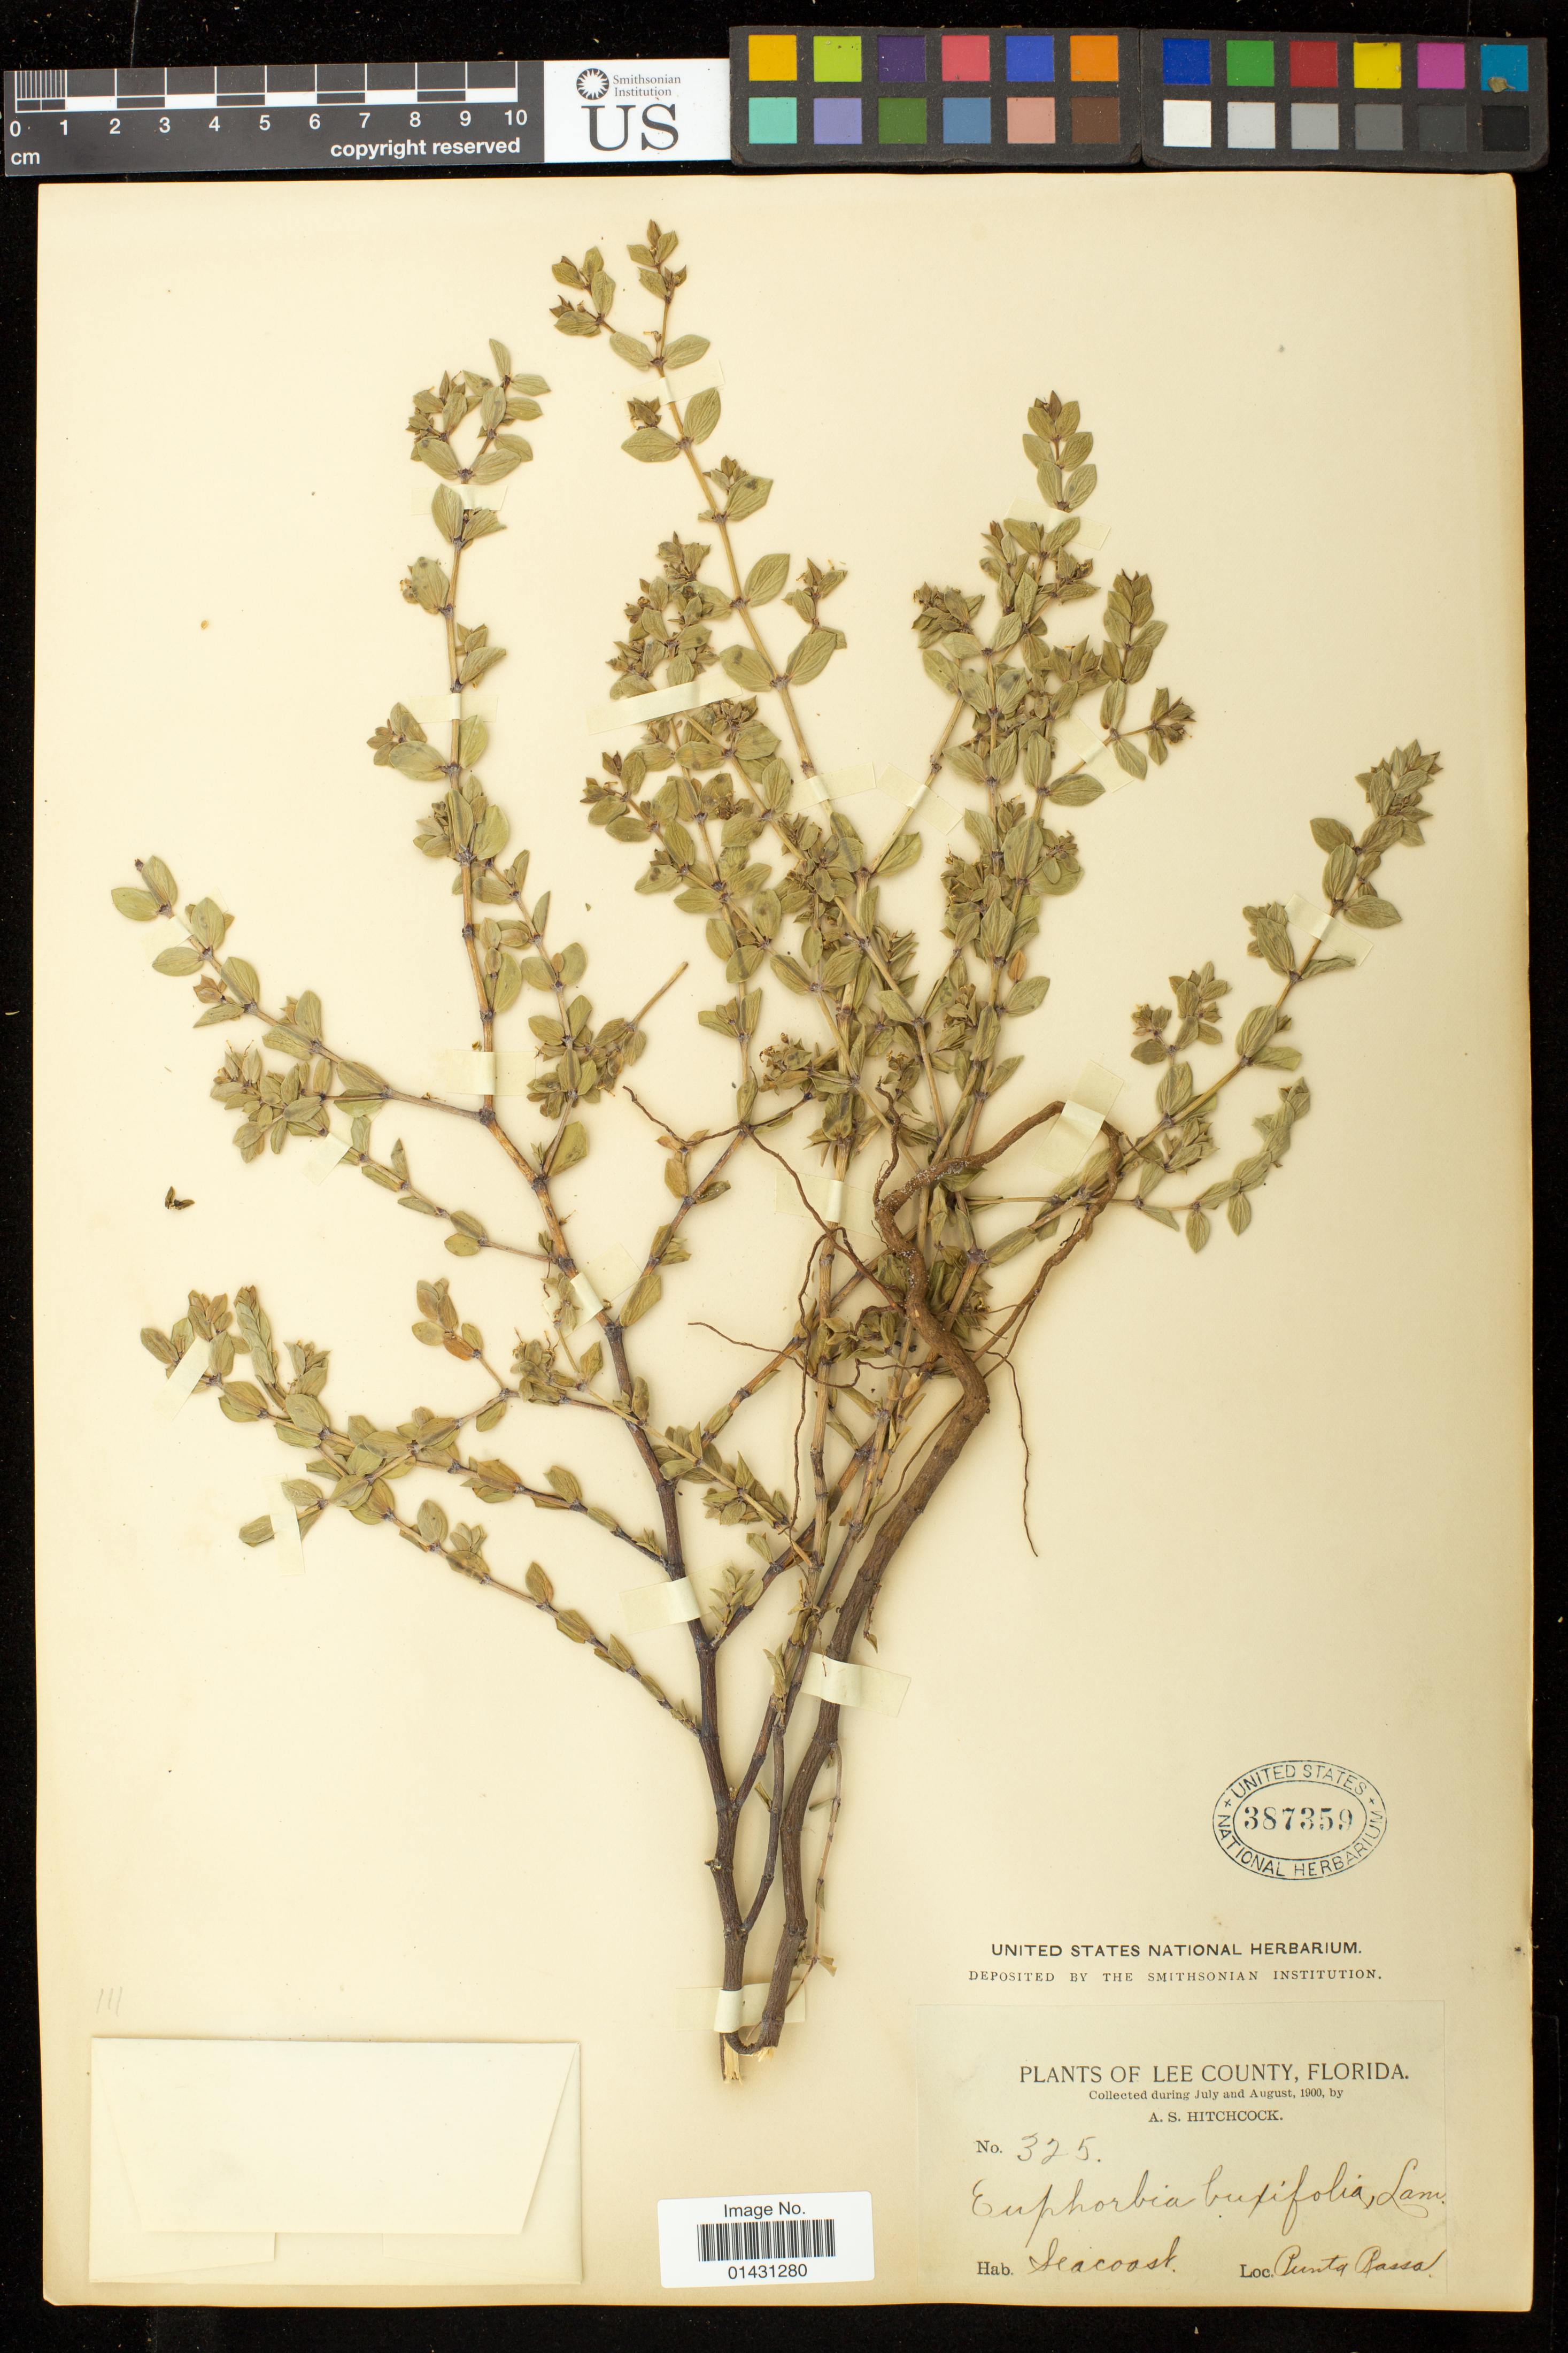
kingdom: Plantae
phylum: Tracheophyta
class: Magnoliopsida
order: Malpighiales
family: Euphorbiaceae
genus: Euphorbia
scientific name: Euphorbia mesembryanthemifolia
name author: Jacq.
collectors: A. S. Hitchcock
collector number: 325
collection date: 1900-07,1900-08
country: United States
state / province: Florida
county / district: Lee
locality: Punta Rassa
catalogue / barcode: US 387359